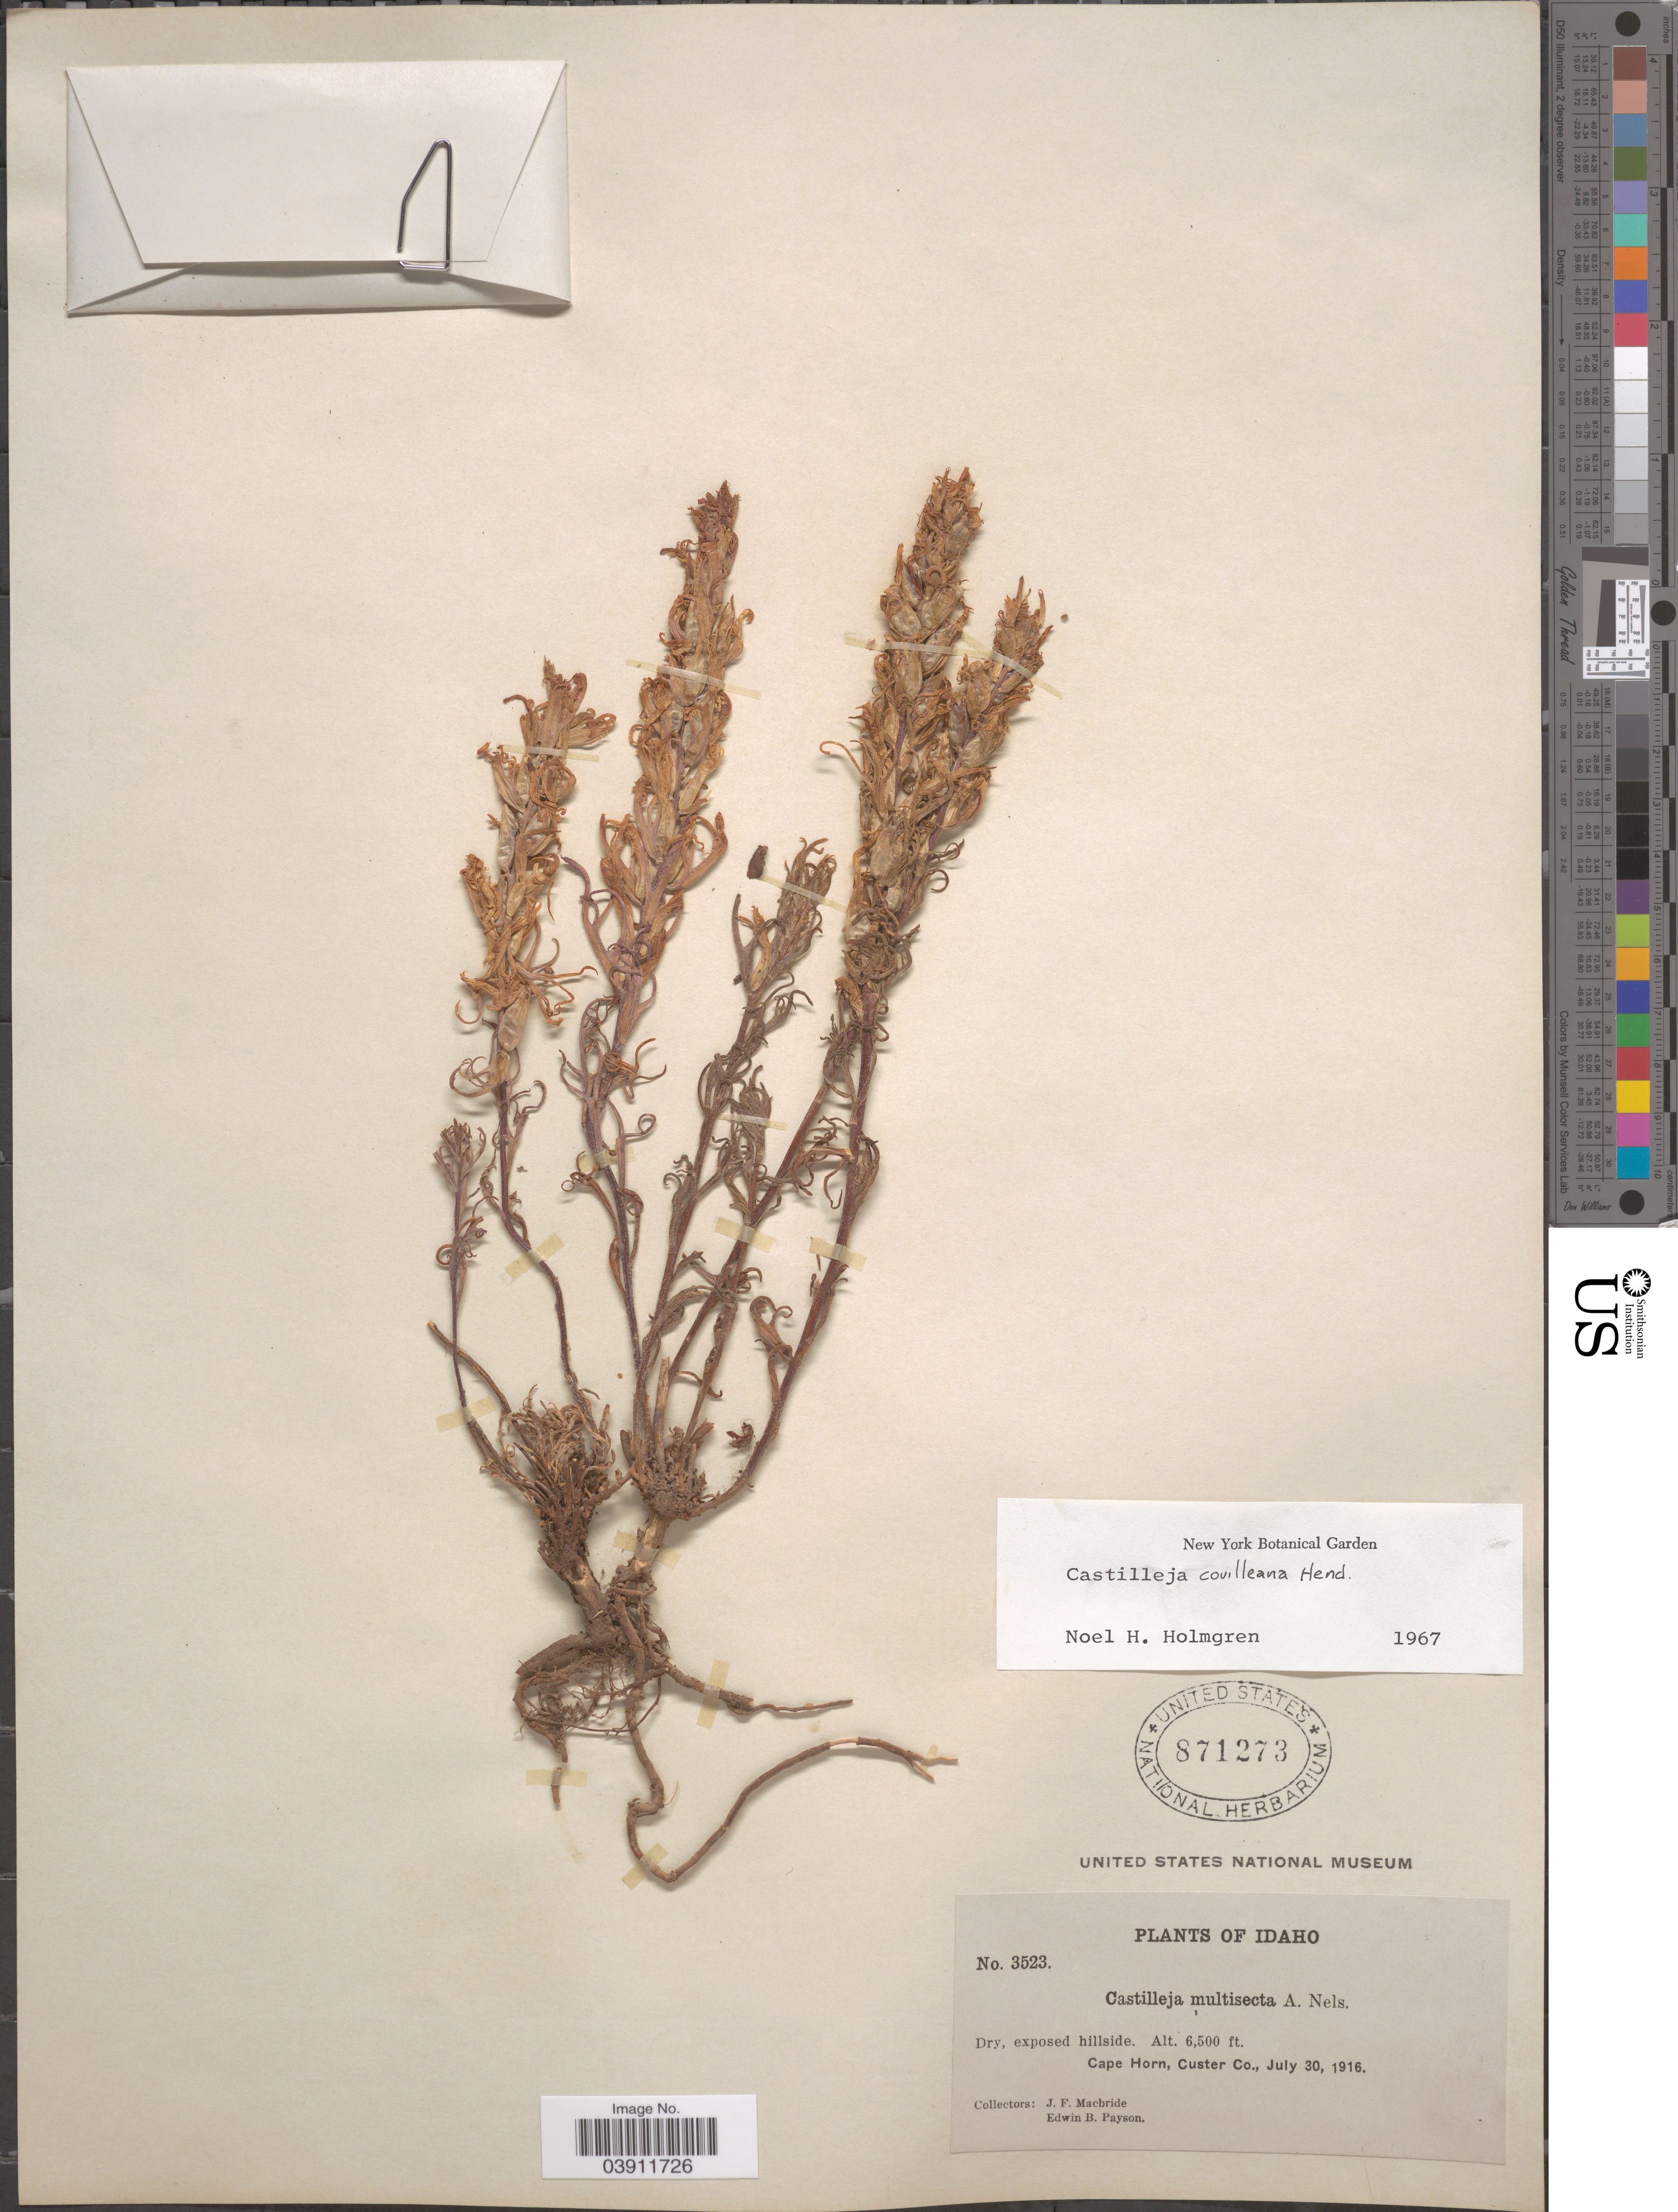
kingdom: Plantae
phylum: Tracheophyta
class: Magnoliopsida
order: Lamiales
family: Orobanchaceae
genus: Castilleja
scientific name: Castilleja covilleana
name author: L.F. Hend.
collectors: J. F. Macbride & E. B. Payson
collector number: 3523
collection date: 1916-07-30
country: United States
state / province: Idaho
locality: Cape Horn, Custer Co.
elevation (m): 1981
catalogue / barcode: US 871273